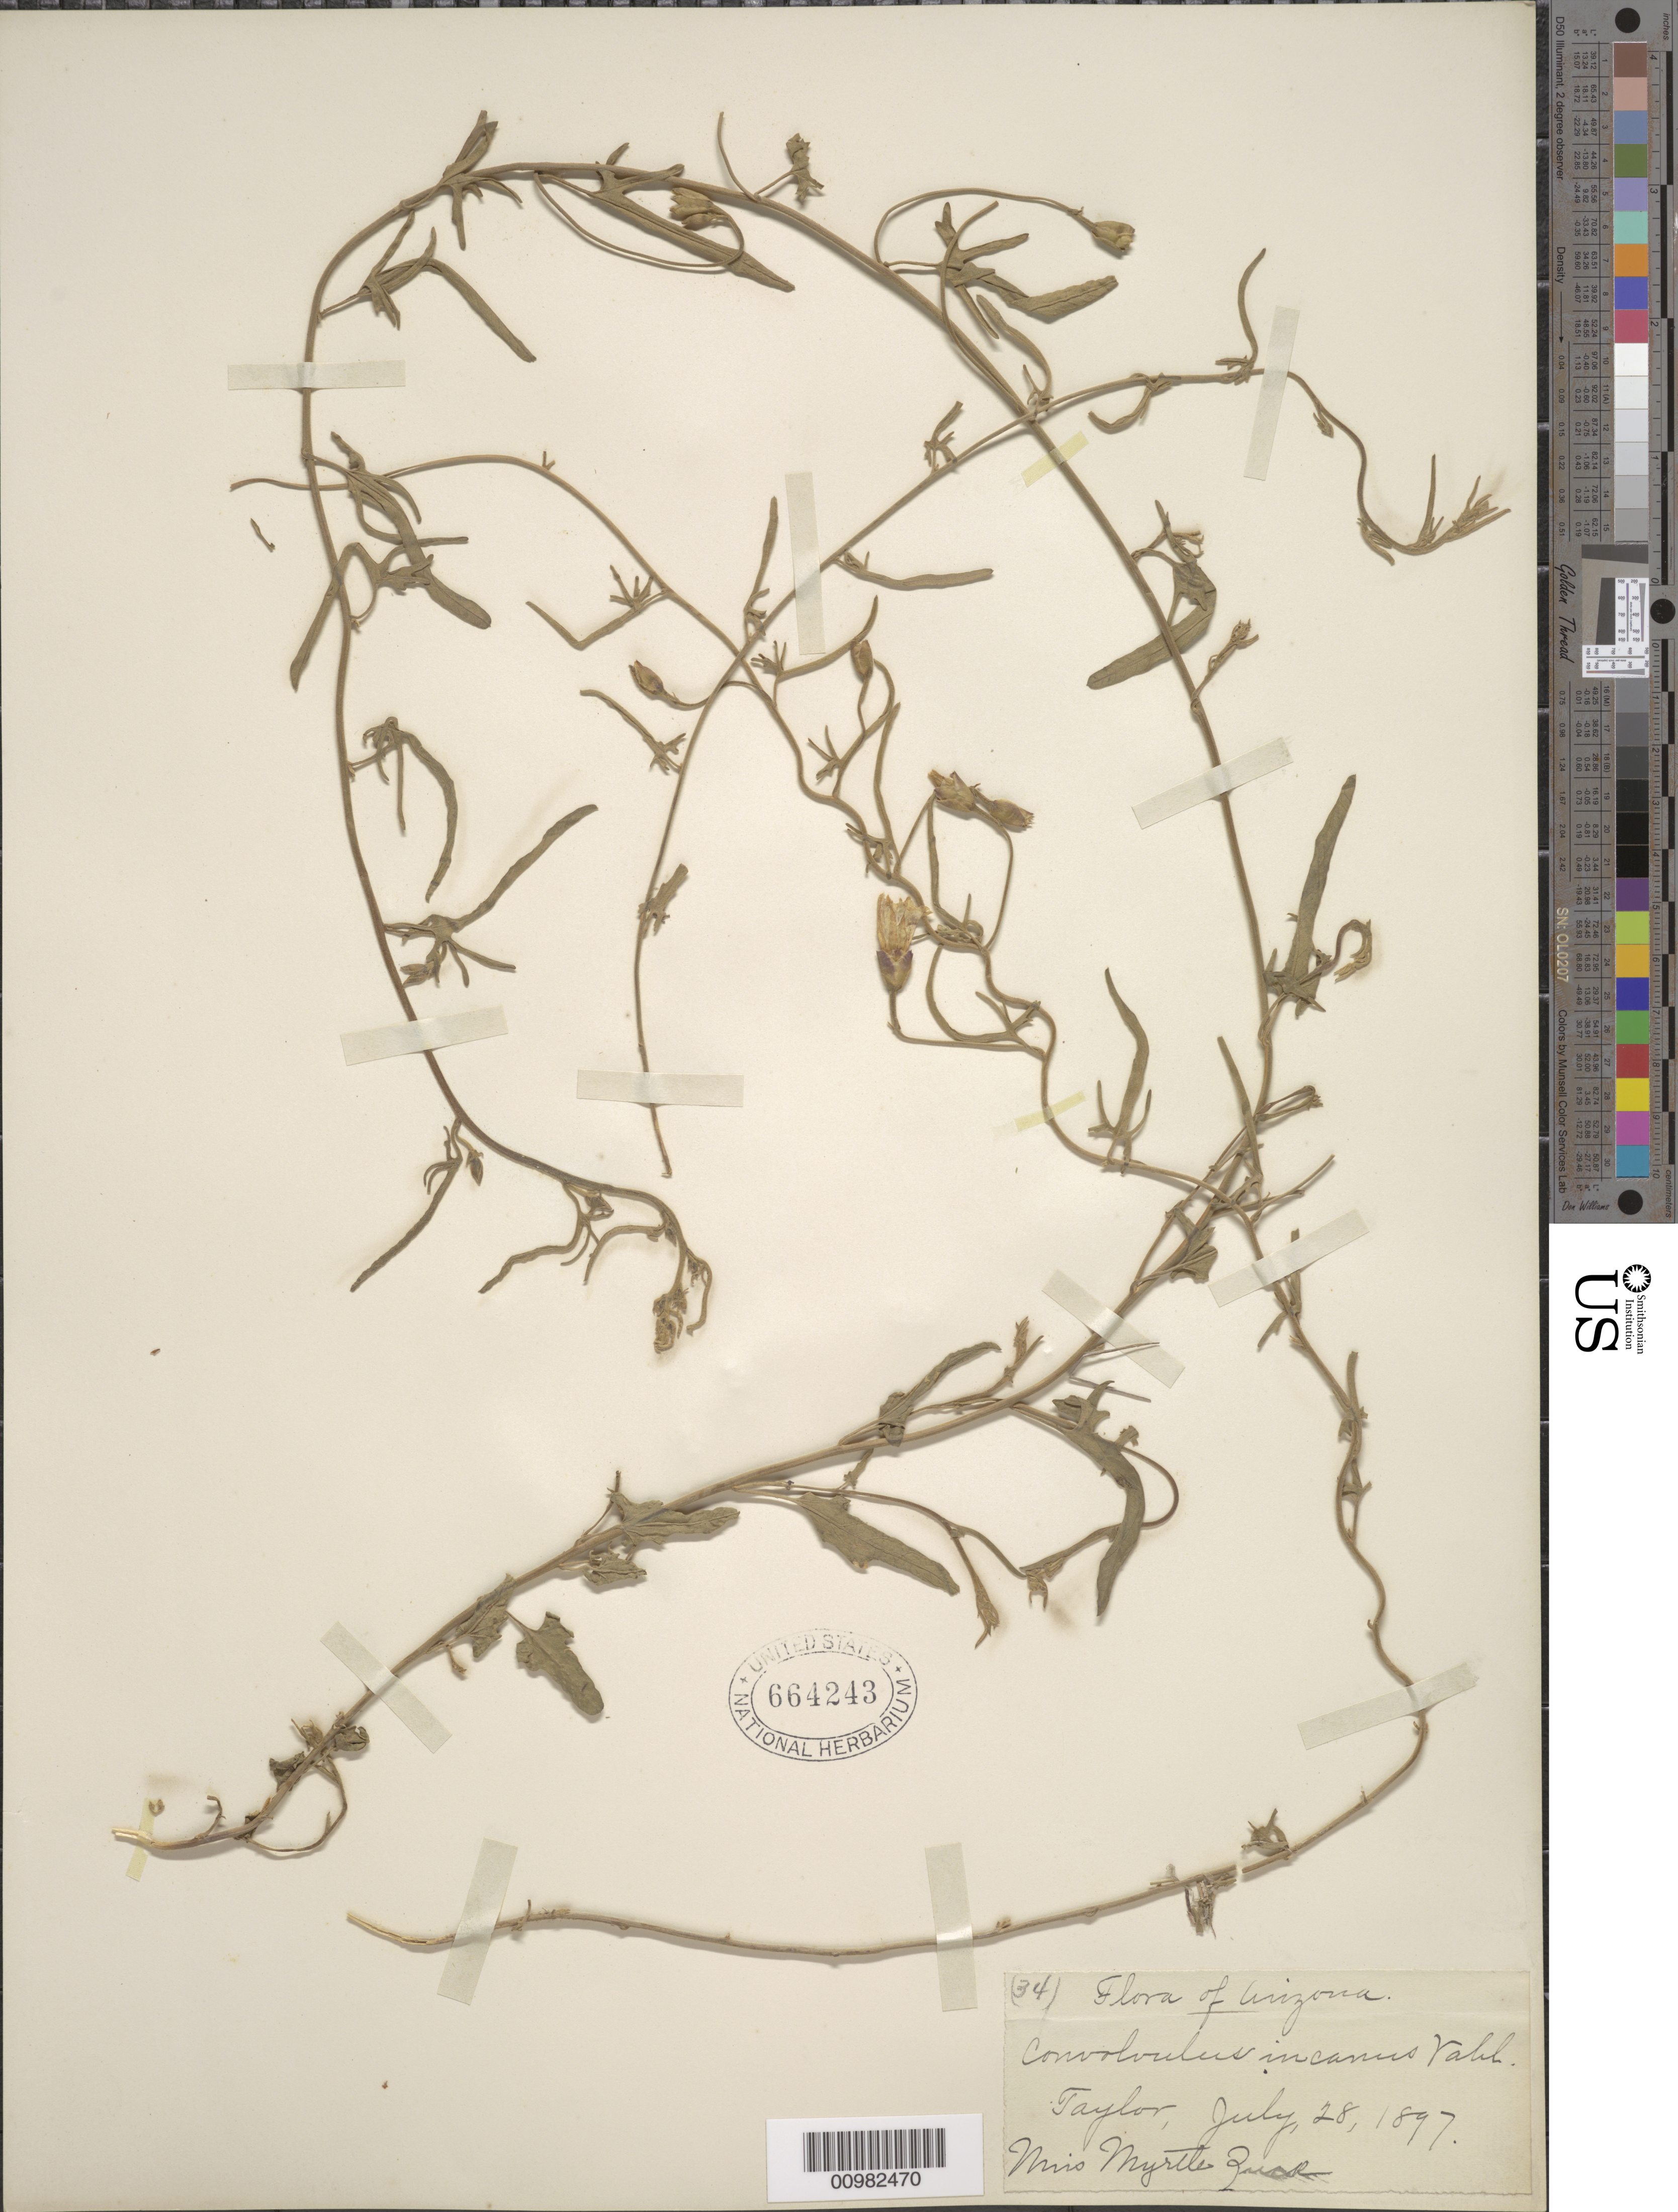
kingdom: Plantae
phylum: Tracheophyta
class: Magnoliopsida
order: Solanales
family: Convolvulaceae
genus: Convolvulus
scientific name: Convolvulus incanus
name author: Vahl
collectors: M. Zuck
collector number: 34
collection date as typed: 28 Jul 1897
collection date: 1897-07-28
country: United States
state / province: Arizona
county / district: Navajo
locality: Taylor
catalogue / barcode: US 664243